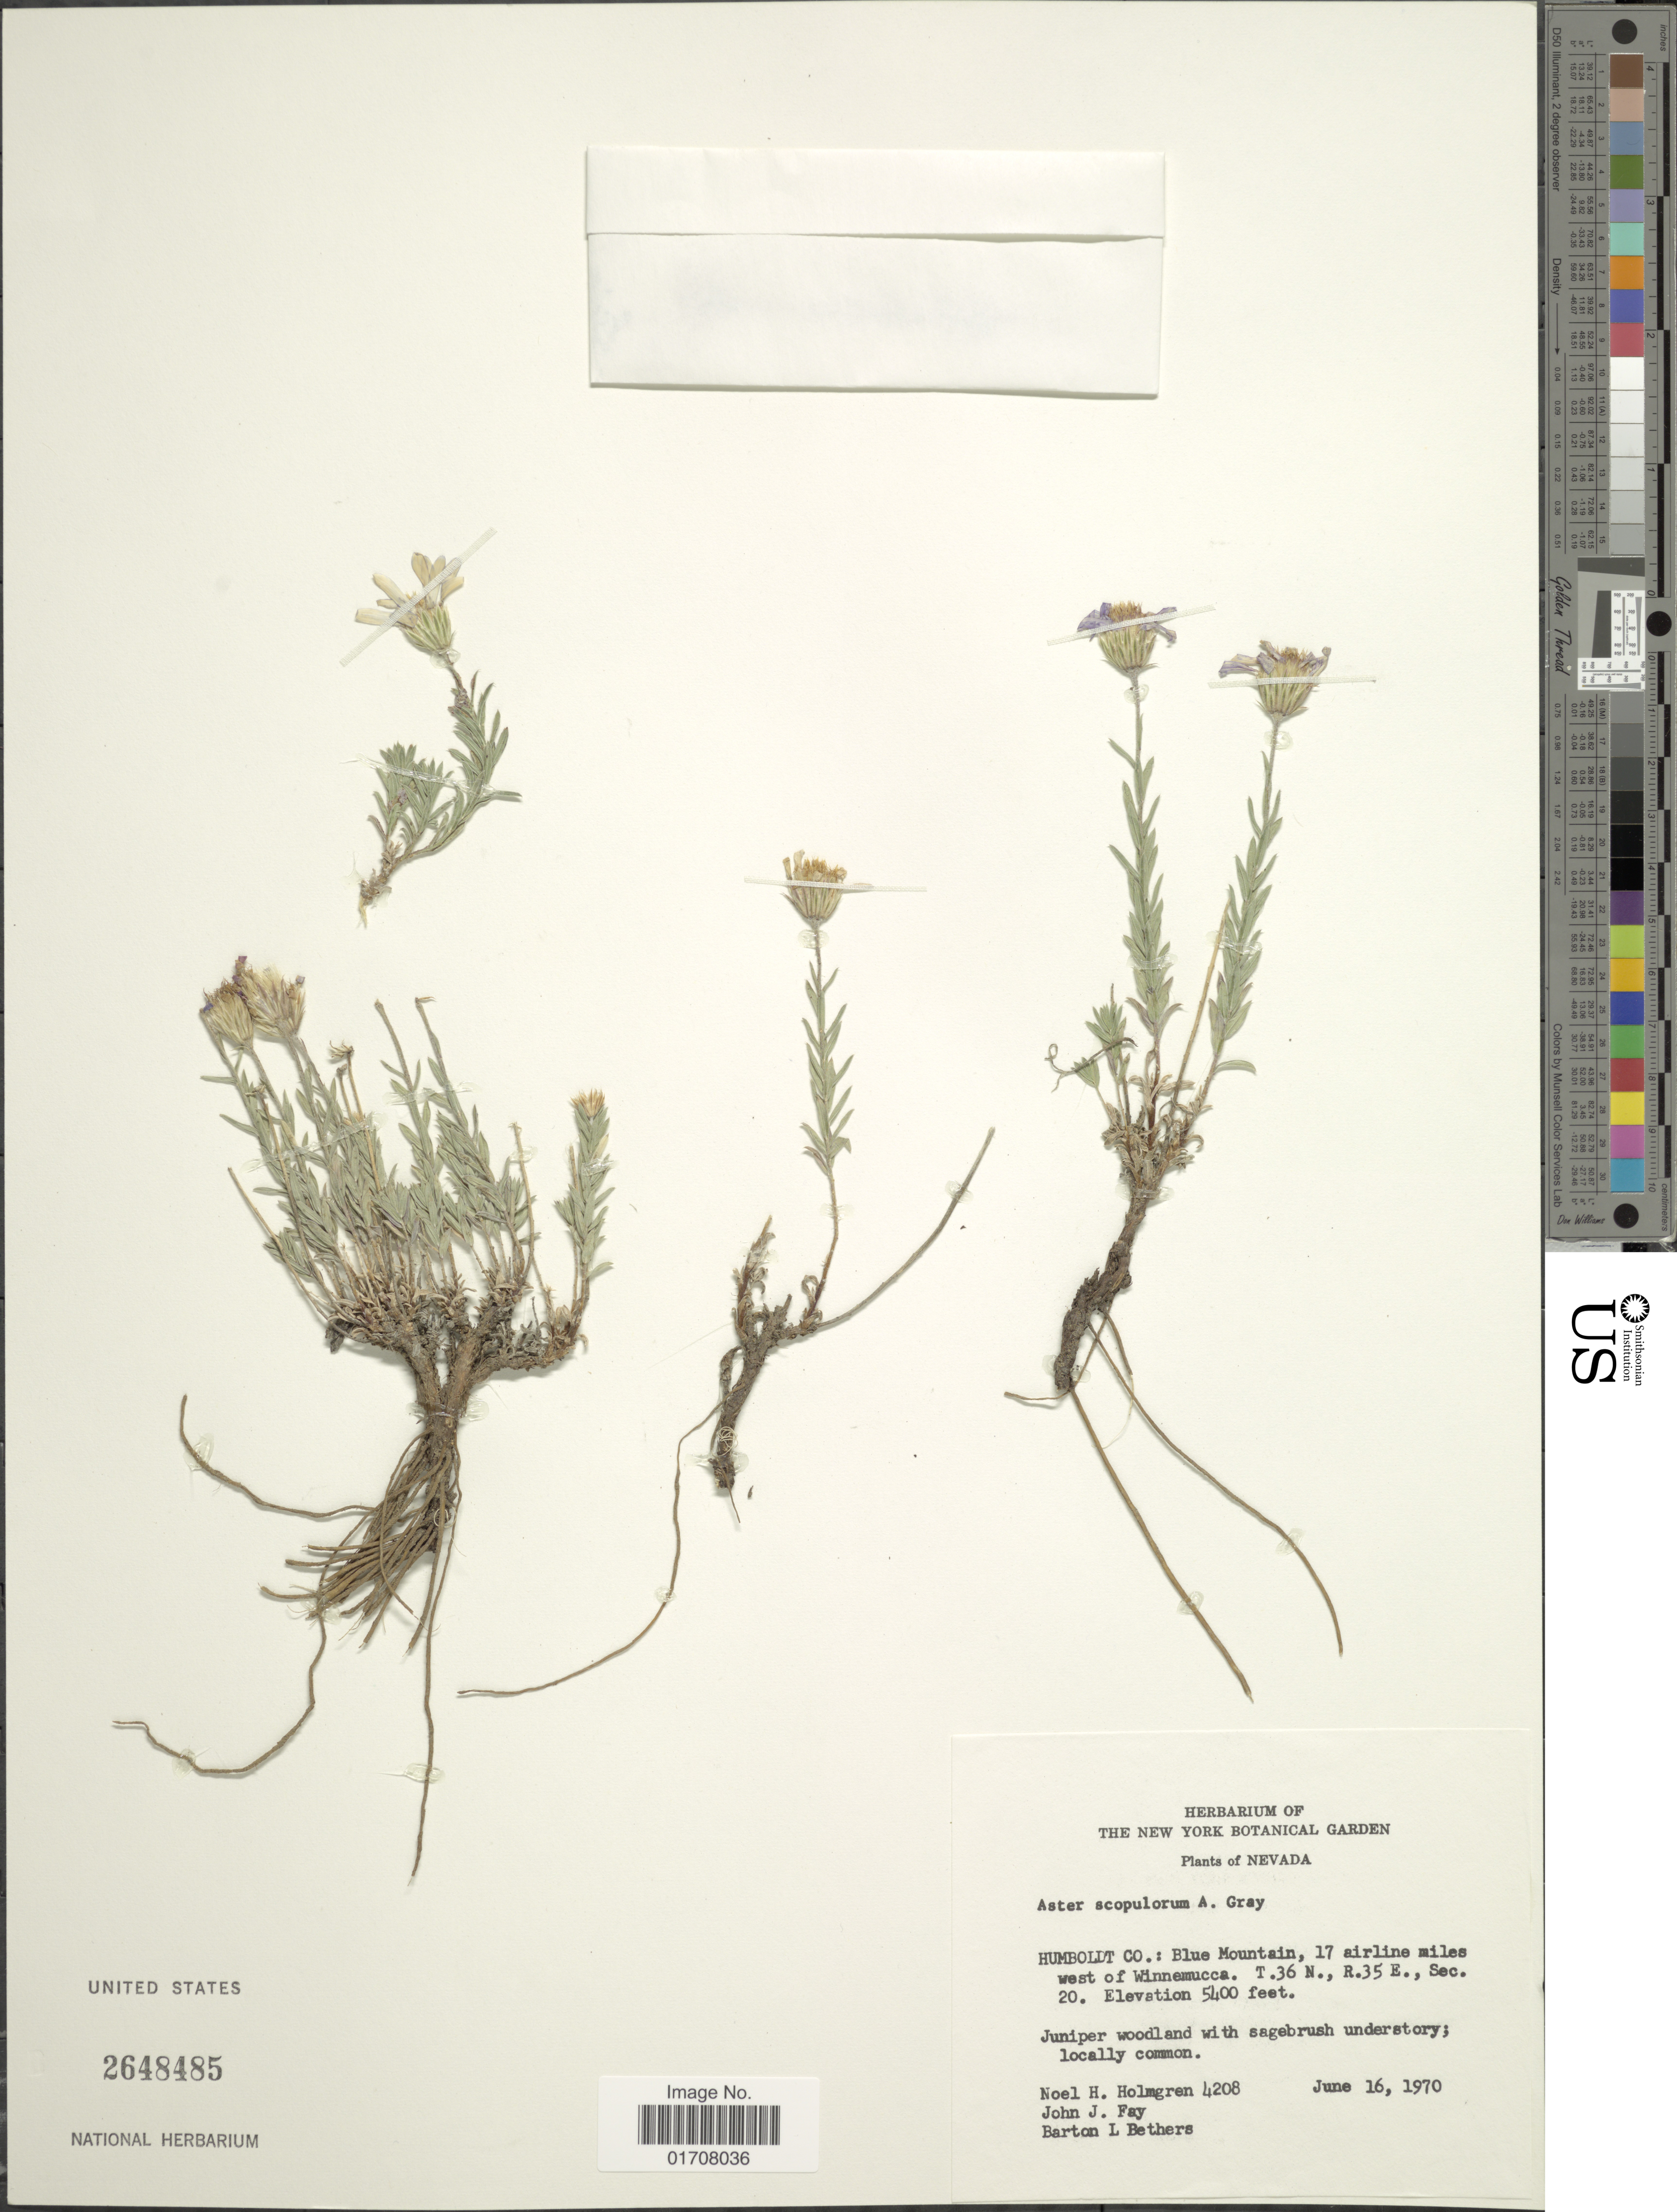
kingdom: Plantae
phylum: Tracheophyta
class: Magnoliopsida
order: Asterales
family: Asteraceae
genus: Ionactis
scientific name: Ionactis alpina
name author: (Nutt.) Greene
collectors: N. H. Holmgren, J. J. Fay & B. Bethers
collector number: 4208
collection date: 1970-06-16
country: United States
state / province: Nevada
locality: Humboldt Co.: Blue Mountain, 17 airline miles west of Winnemucca, T.36 N., R.35 E., Sec. 20.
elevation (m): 1646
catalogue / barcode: US 2648485